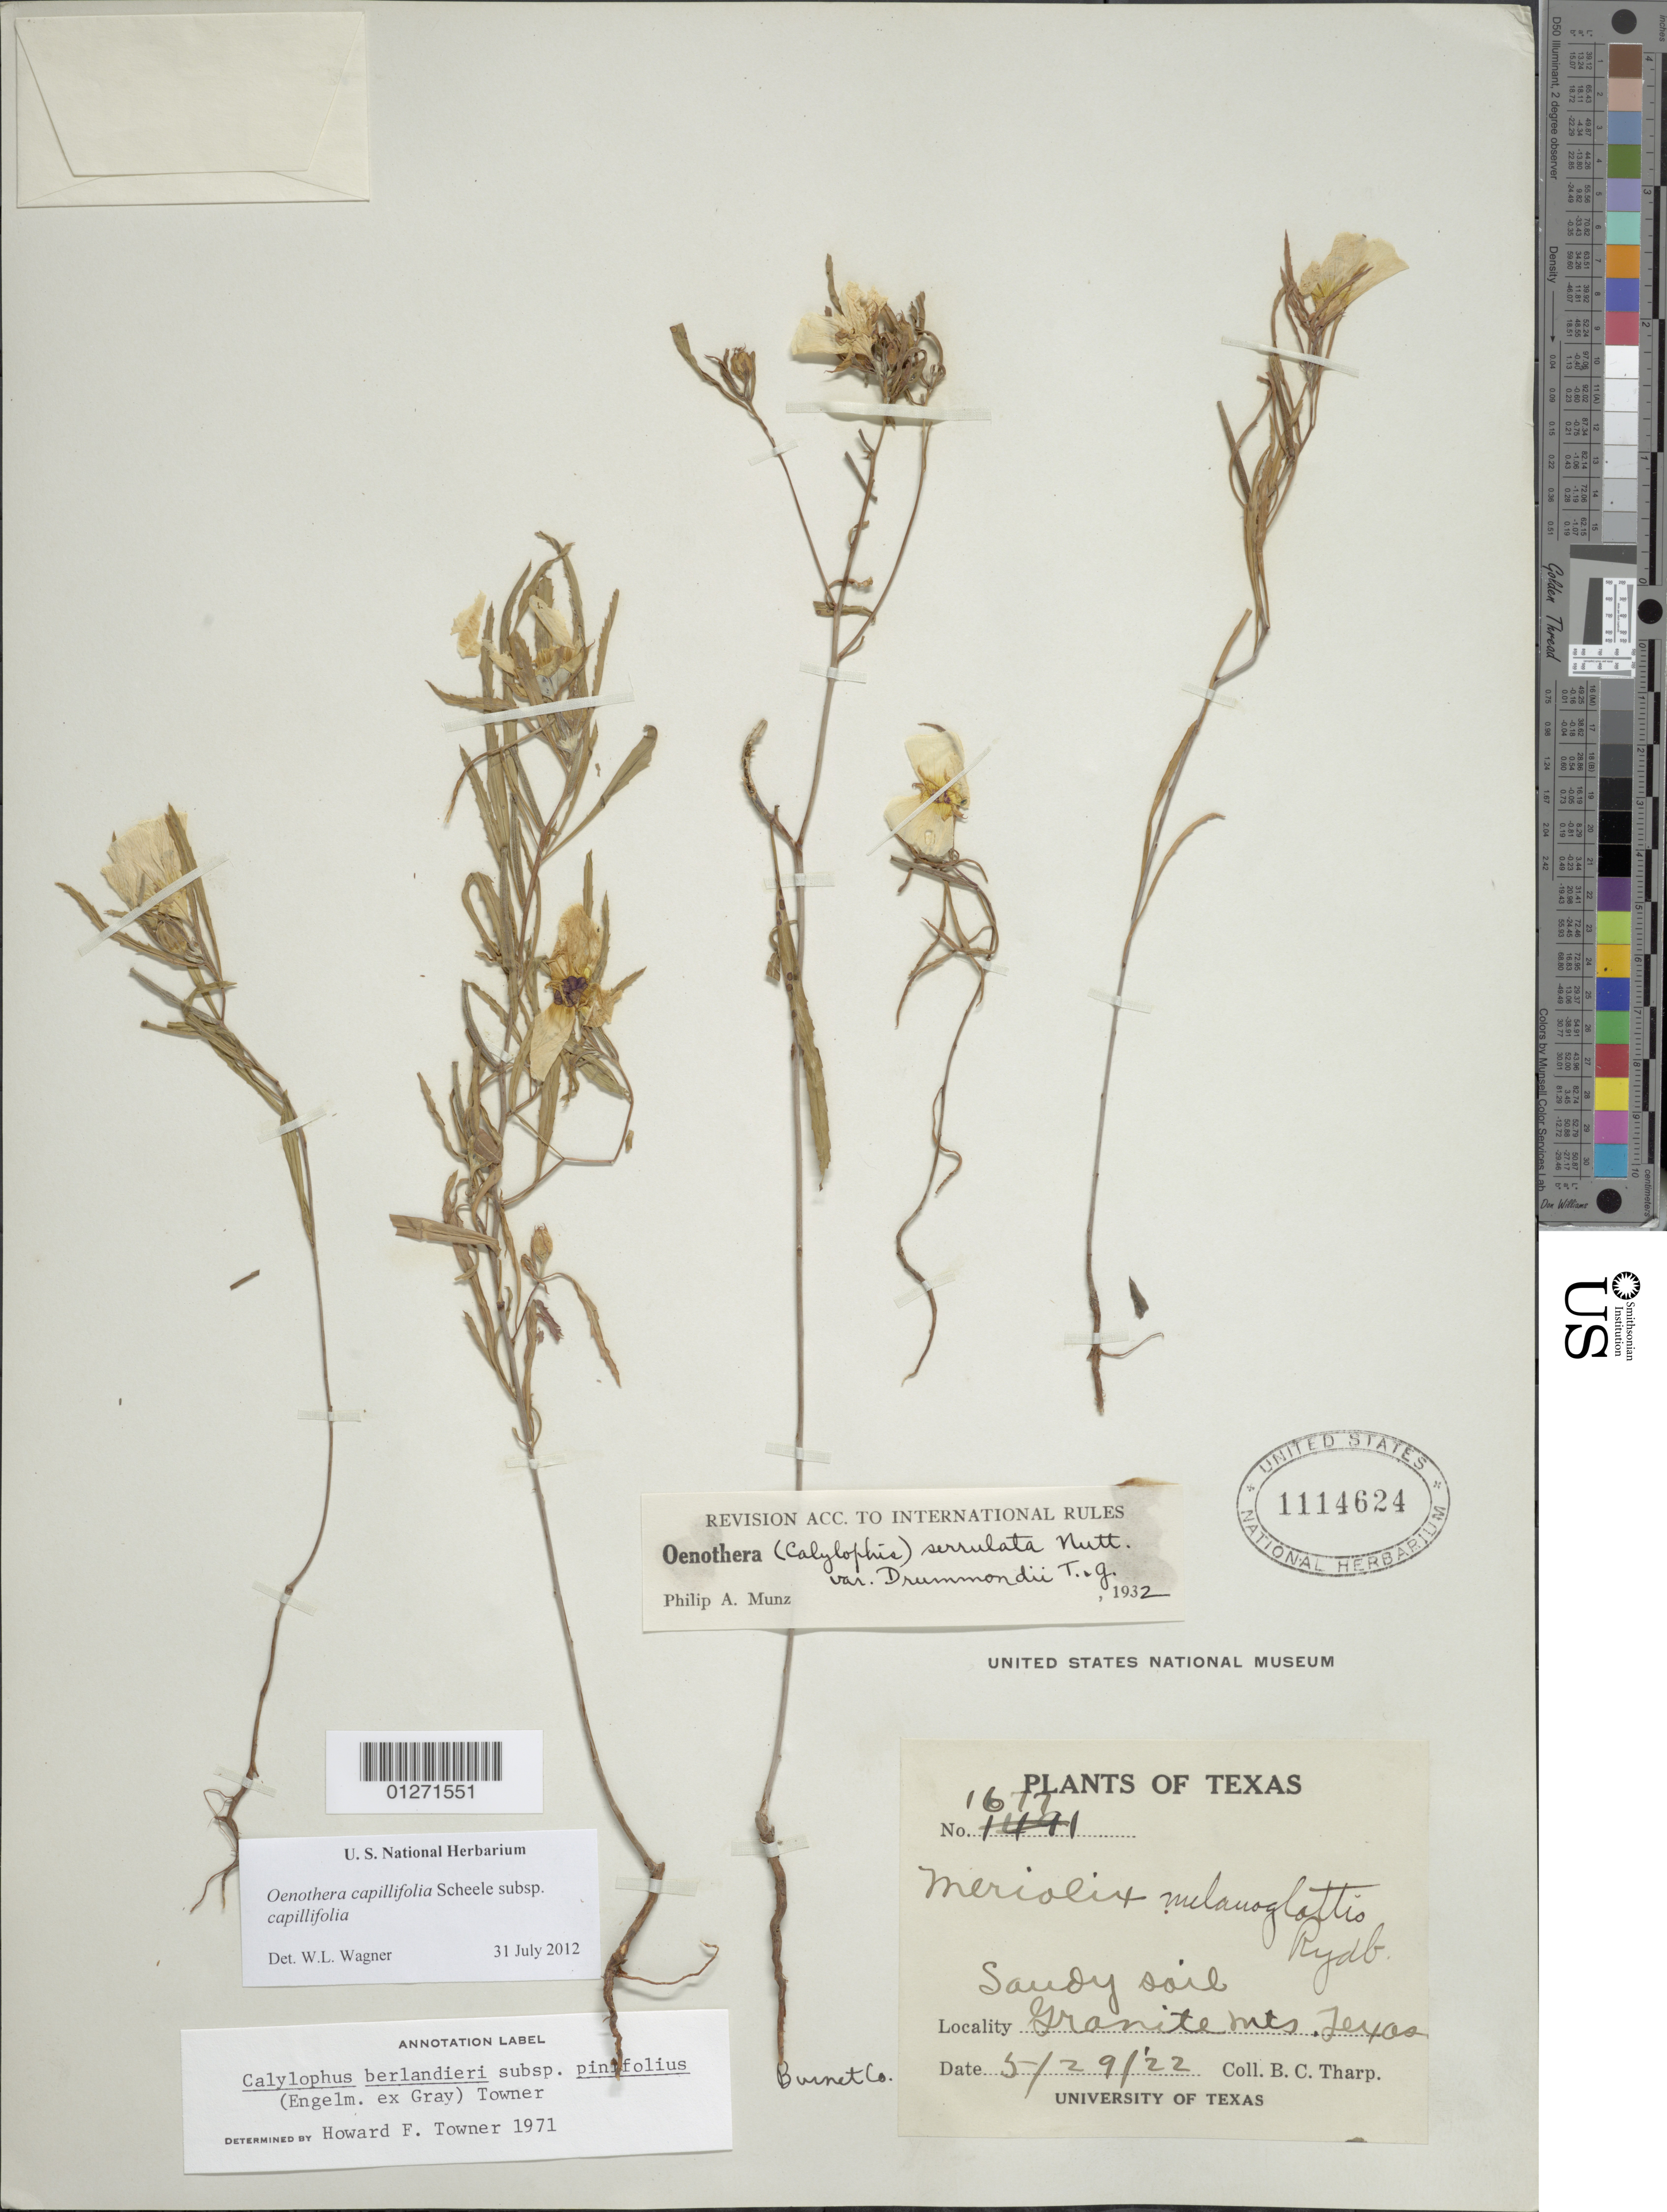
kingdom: Plantae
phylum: Tracheophyta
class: Magnoliopsida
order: Myrtales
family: Onagraceae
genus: Oenothera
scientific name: Oenothera capillifolia subsp. capillifolia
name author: Scheele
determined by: Wagner, W. L., (BOT), Smithsonian Institution - National Museum of Natural History (UNITED STATES)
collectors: B. C. Tharp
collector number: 1677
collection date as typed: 29 May 1922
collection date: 1922-05-29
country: United States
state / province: Texas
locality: Granite Mountains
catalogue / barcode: US 1114624